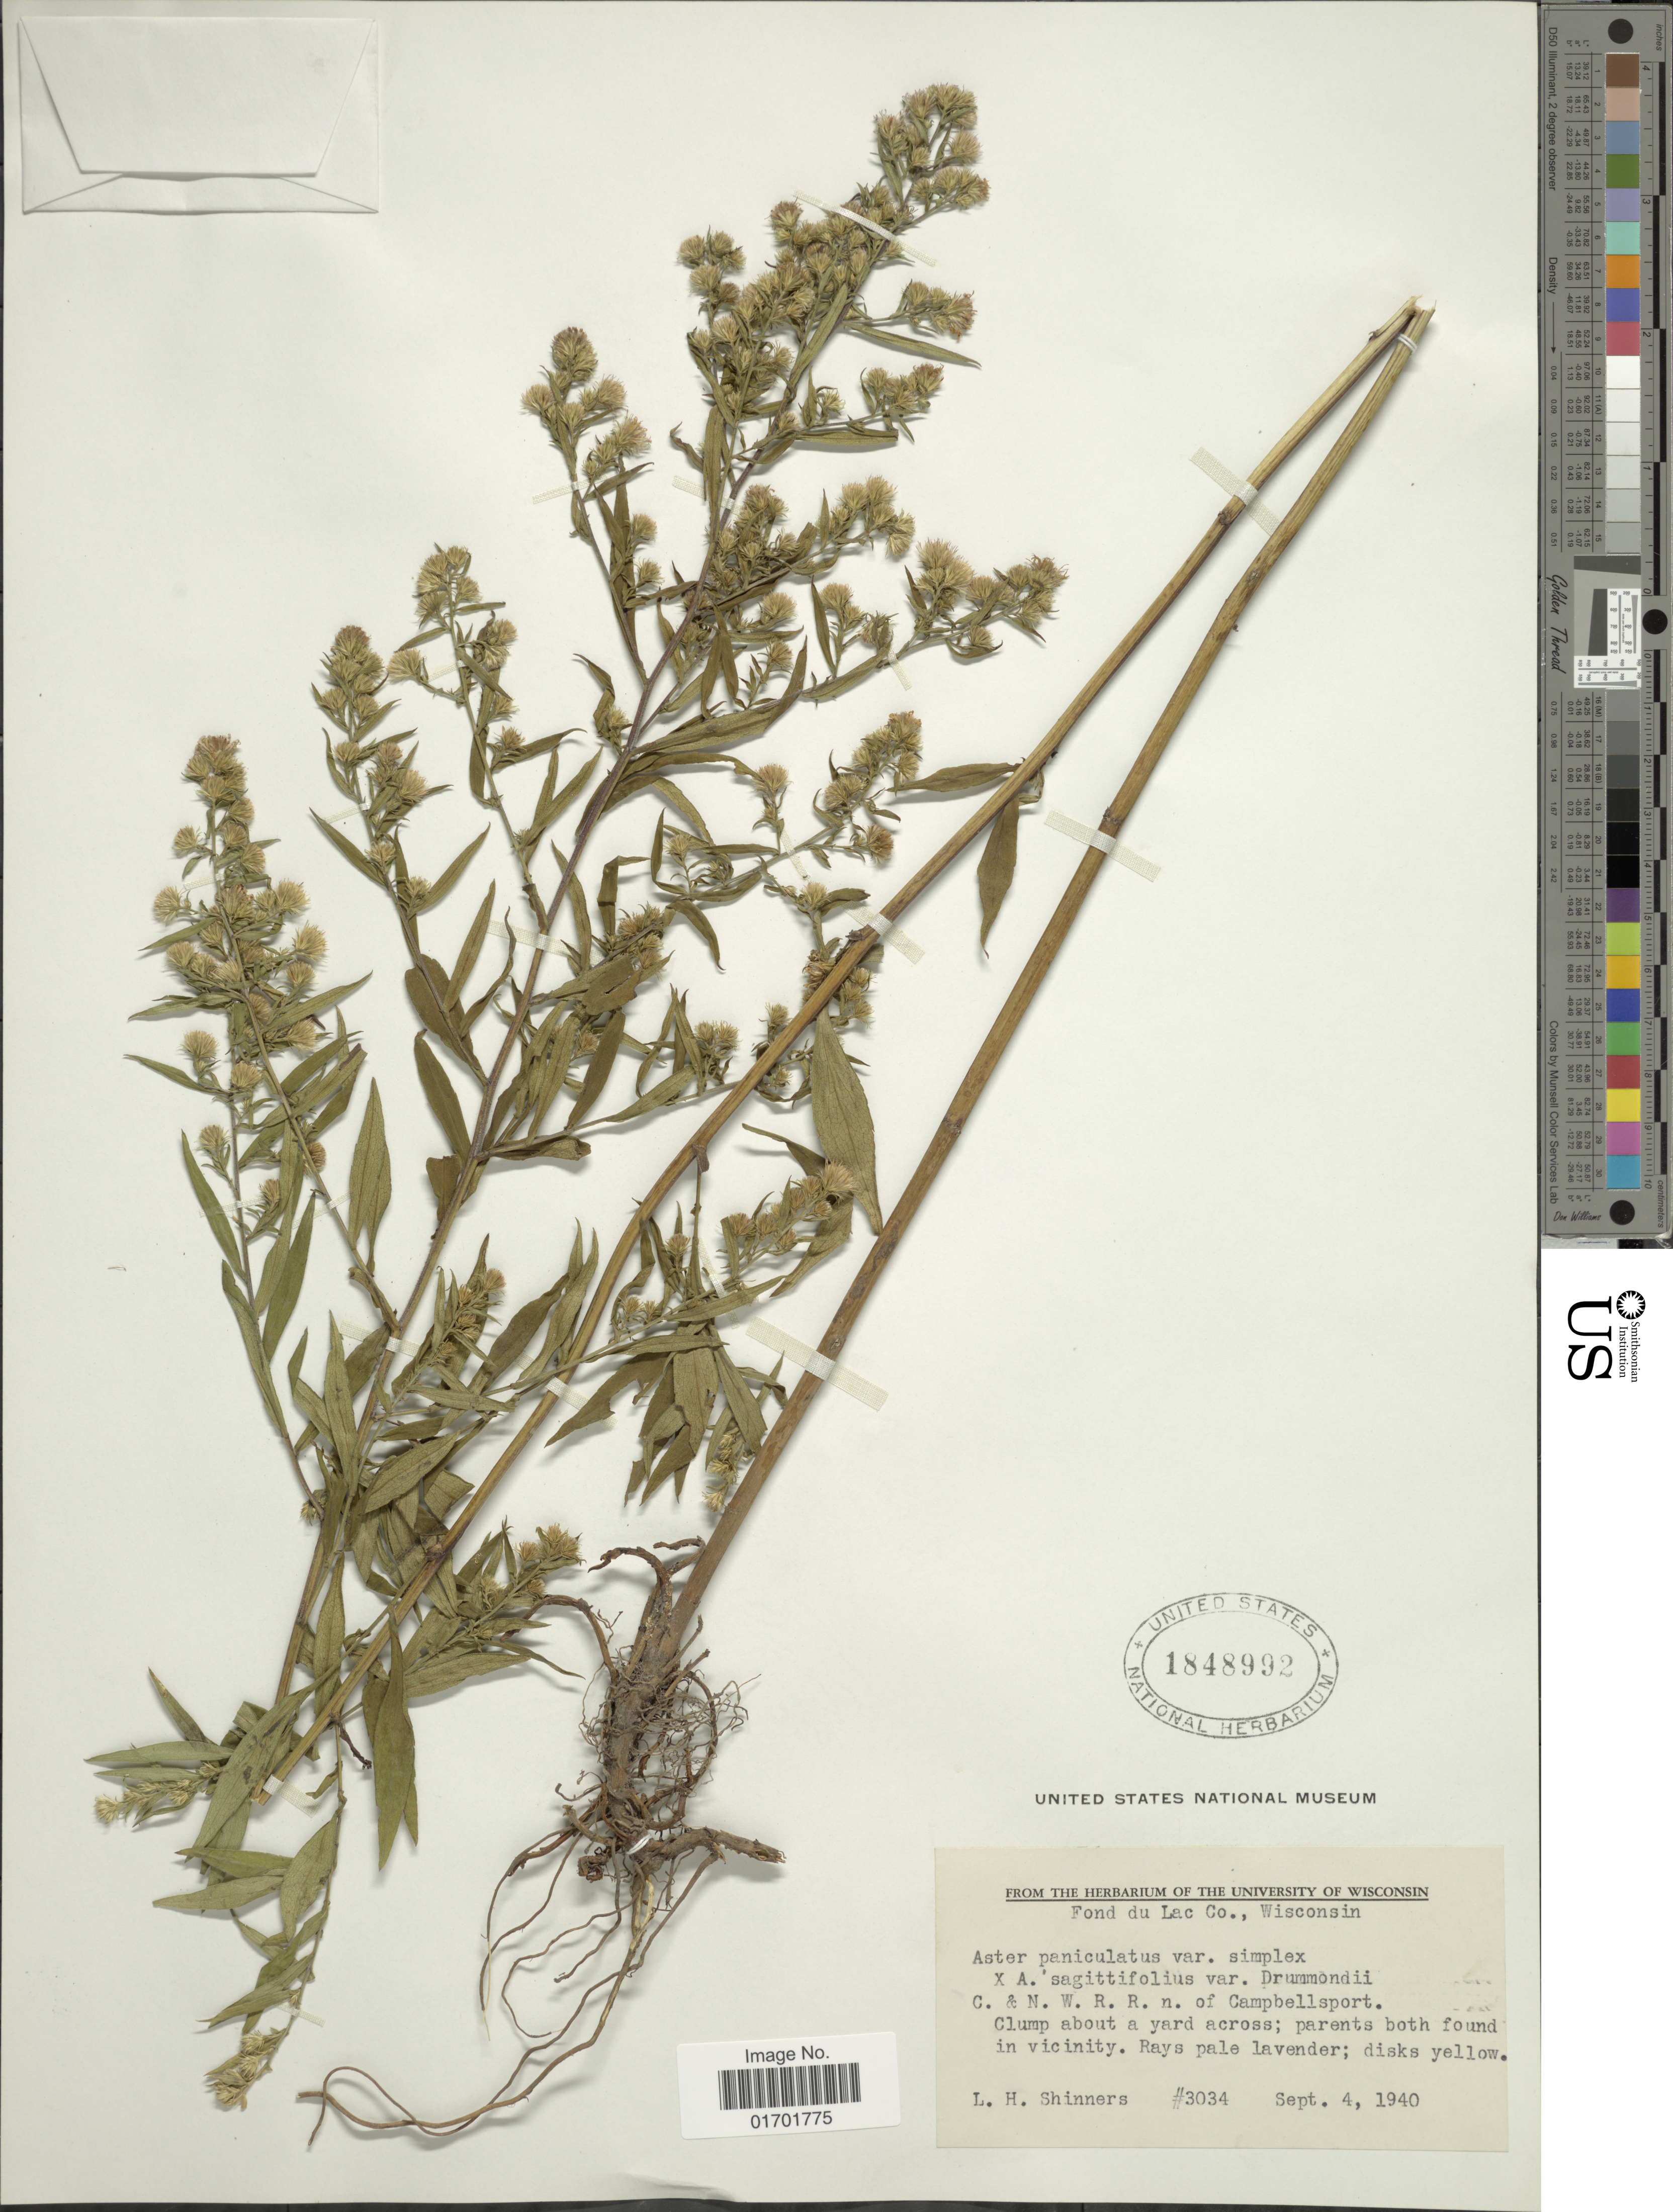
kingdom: Plantae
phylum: Tracheophyta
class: Magnoliopsida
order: Asterales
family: Asteraceae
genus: Symphyotrichum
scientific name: Symphyotrichum lanceolatum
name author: (Willd.) G.L. Nesom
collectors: L. H. Shinners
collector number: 3034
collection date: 1940-09-04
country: United States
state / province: Wisconsin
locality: Fond du Lac Co., C.&N. W.R.R. n. of Campbellsport. Clump about a yard across; parents both found in vicinity.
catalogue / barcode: US 1848992